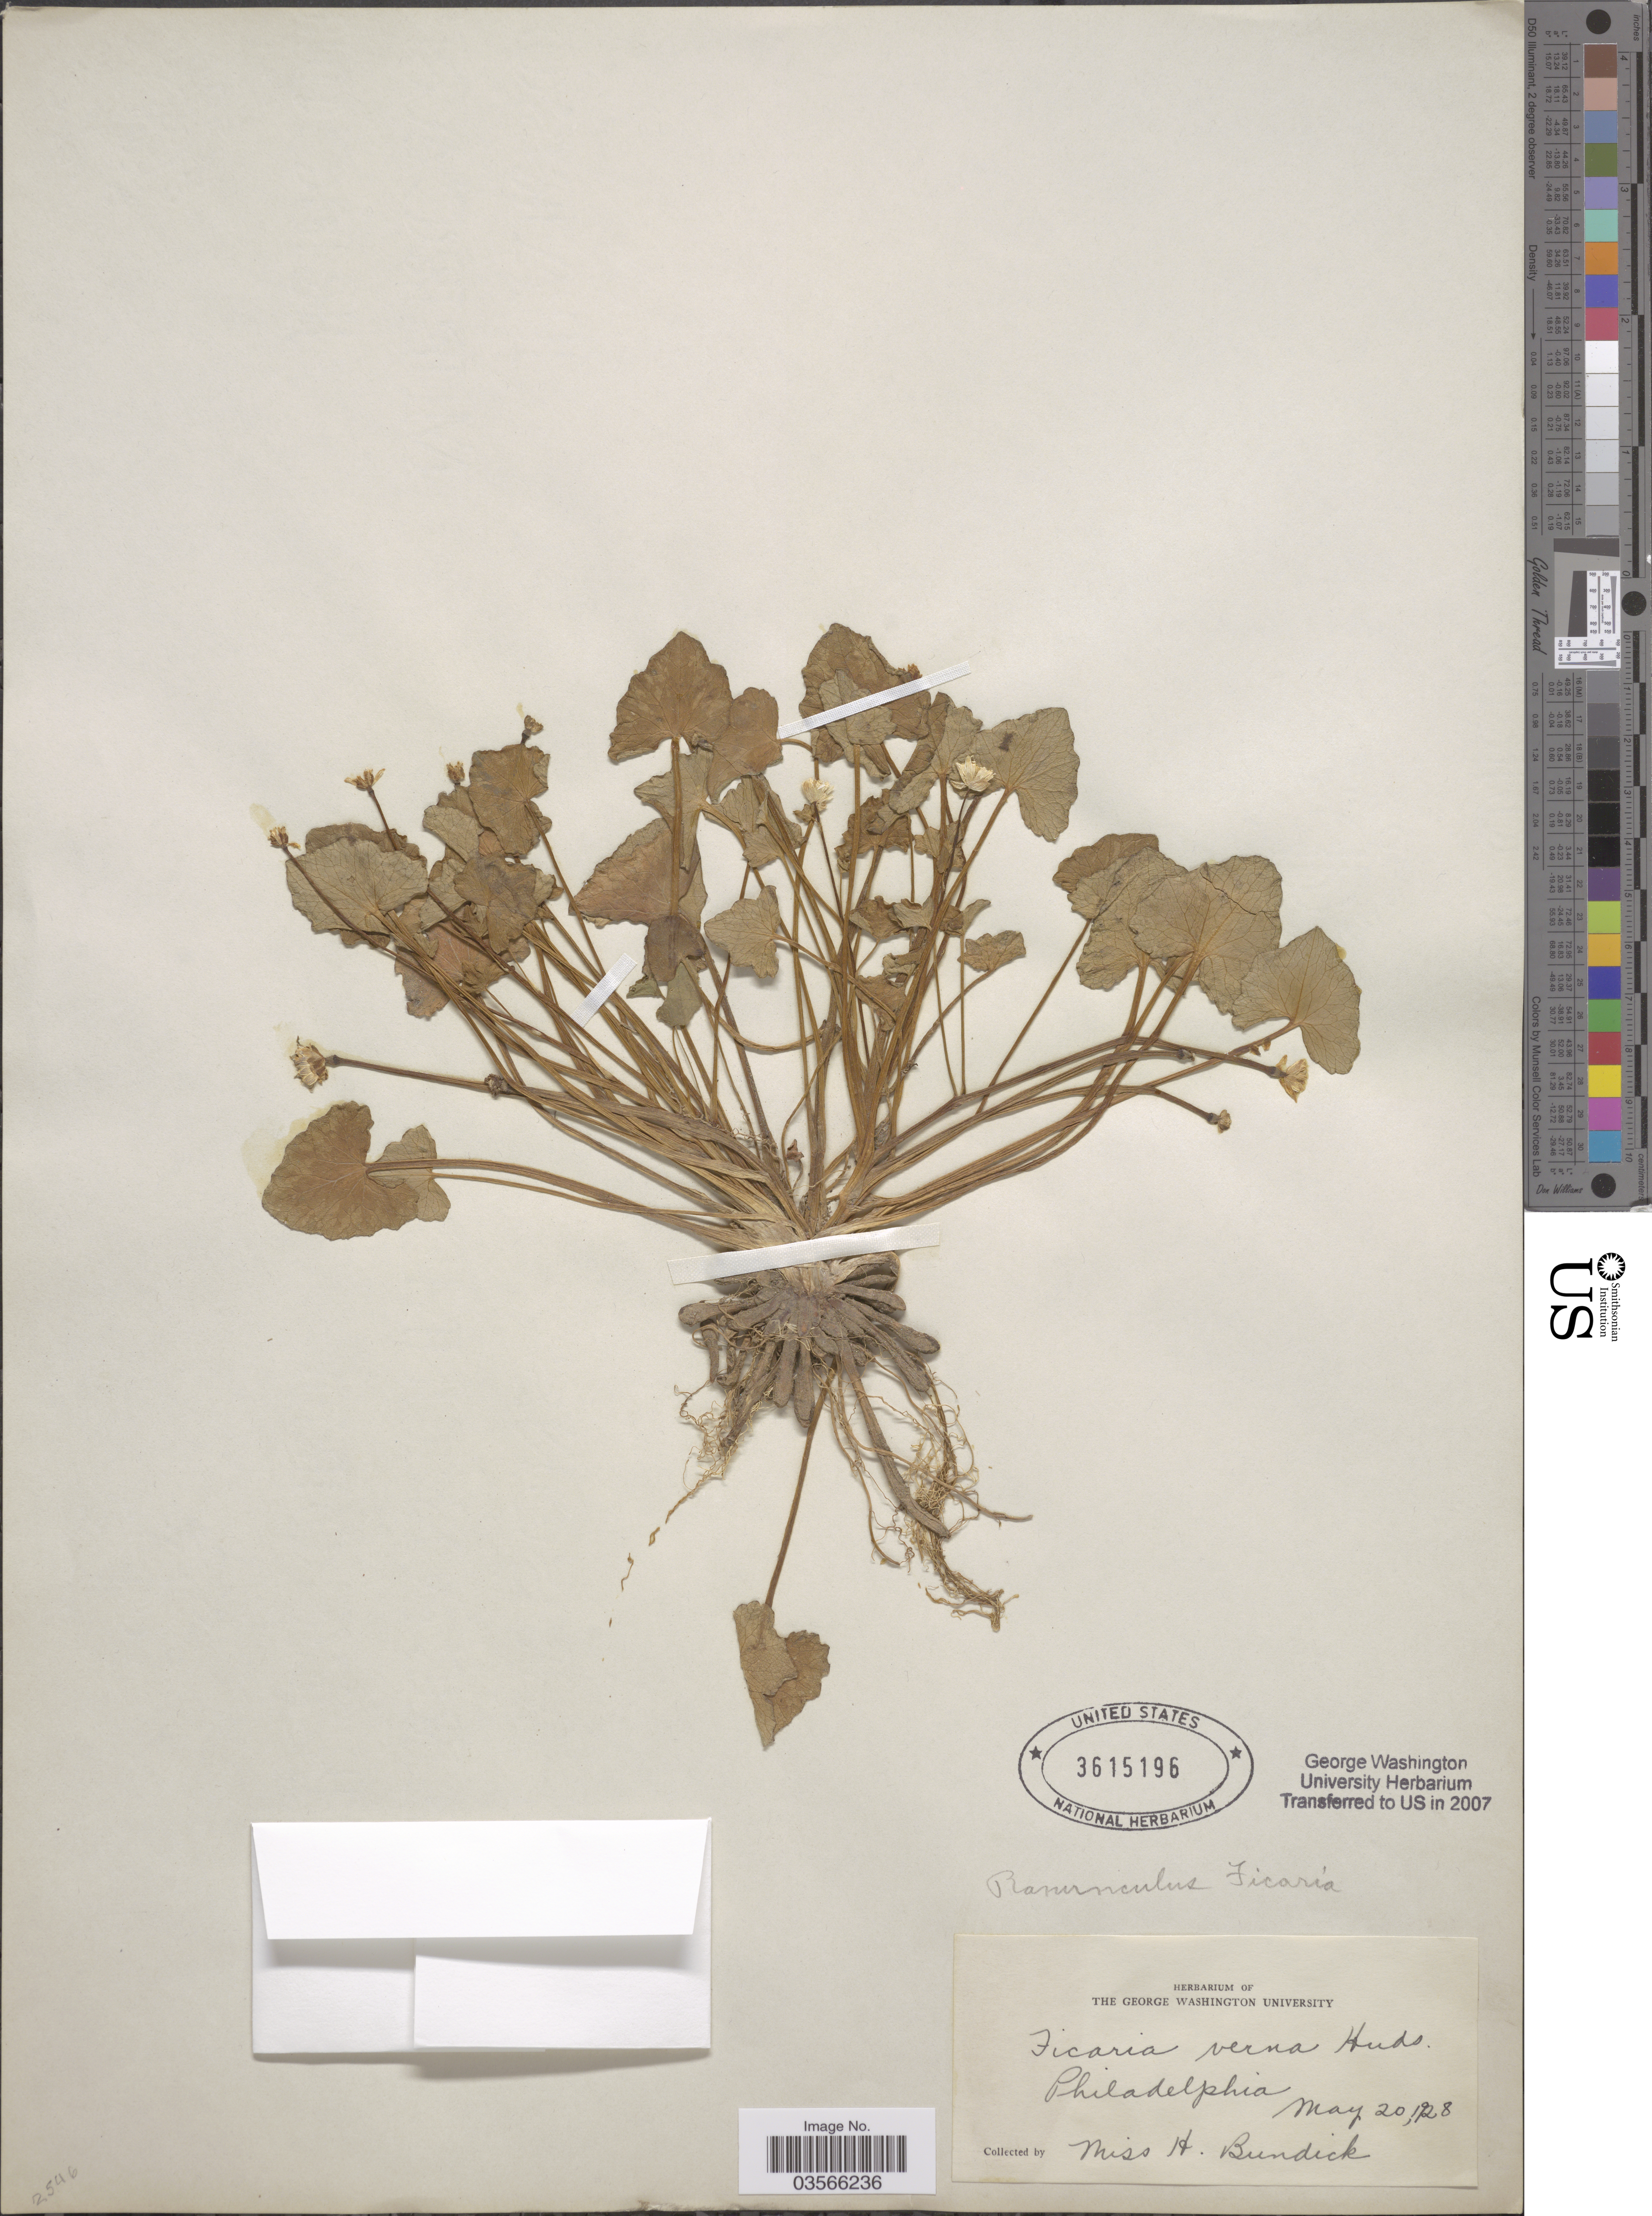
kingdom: Plantae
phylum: Tracheophyta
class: Magnoliopsida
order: Ranunculales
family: Ranunculaceae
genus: Ficaria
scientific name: Ficaria verna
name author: Huds.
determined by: Strong, M. T., (US), Smithsonian Institution - National Museum of Natural History (UNITED STATES)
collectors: H. Bundick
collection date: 1928-05-20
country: United States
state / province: Pennsylvania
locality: Philadelphia.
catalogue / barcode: US 3615196